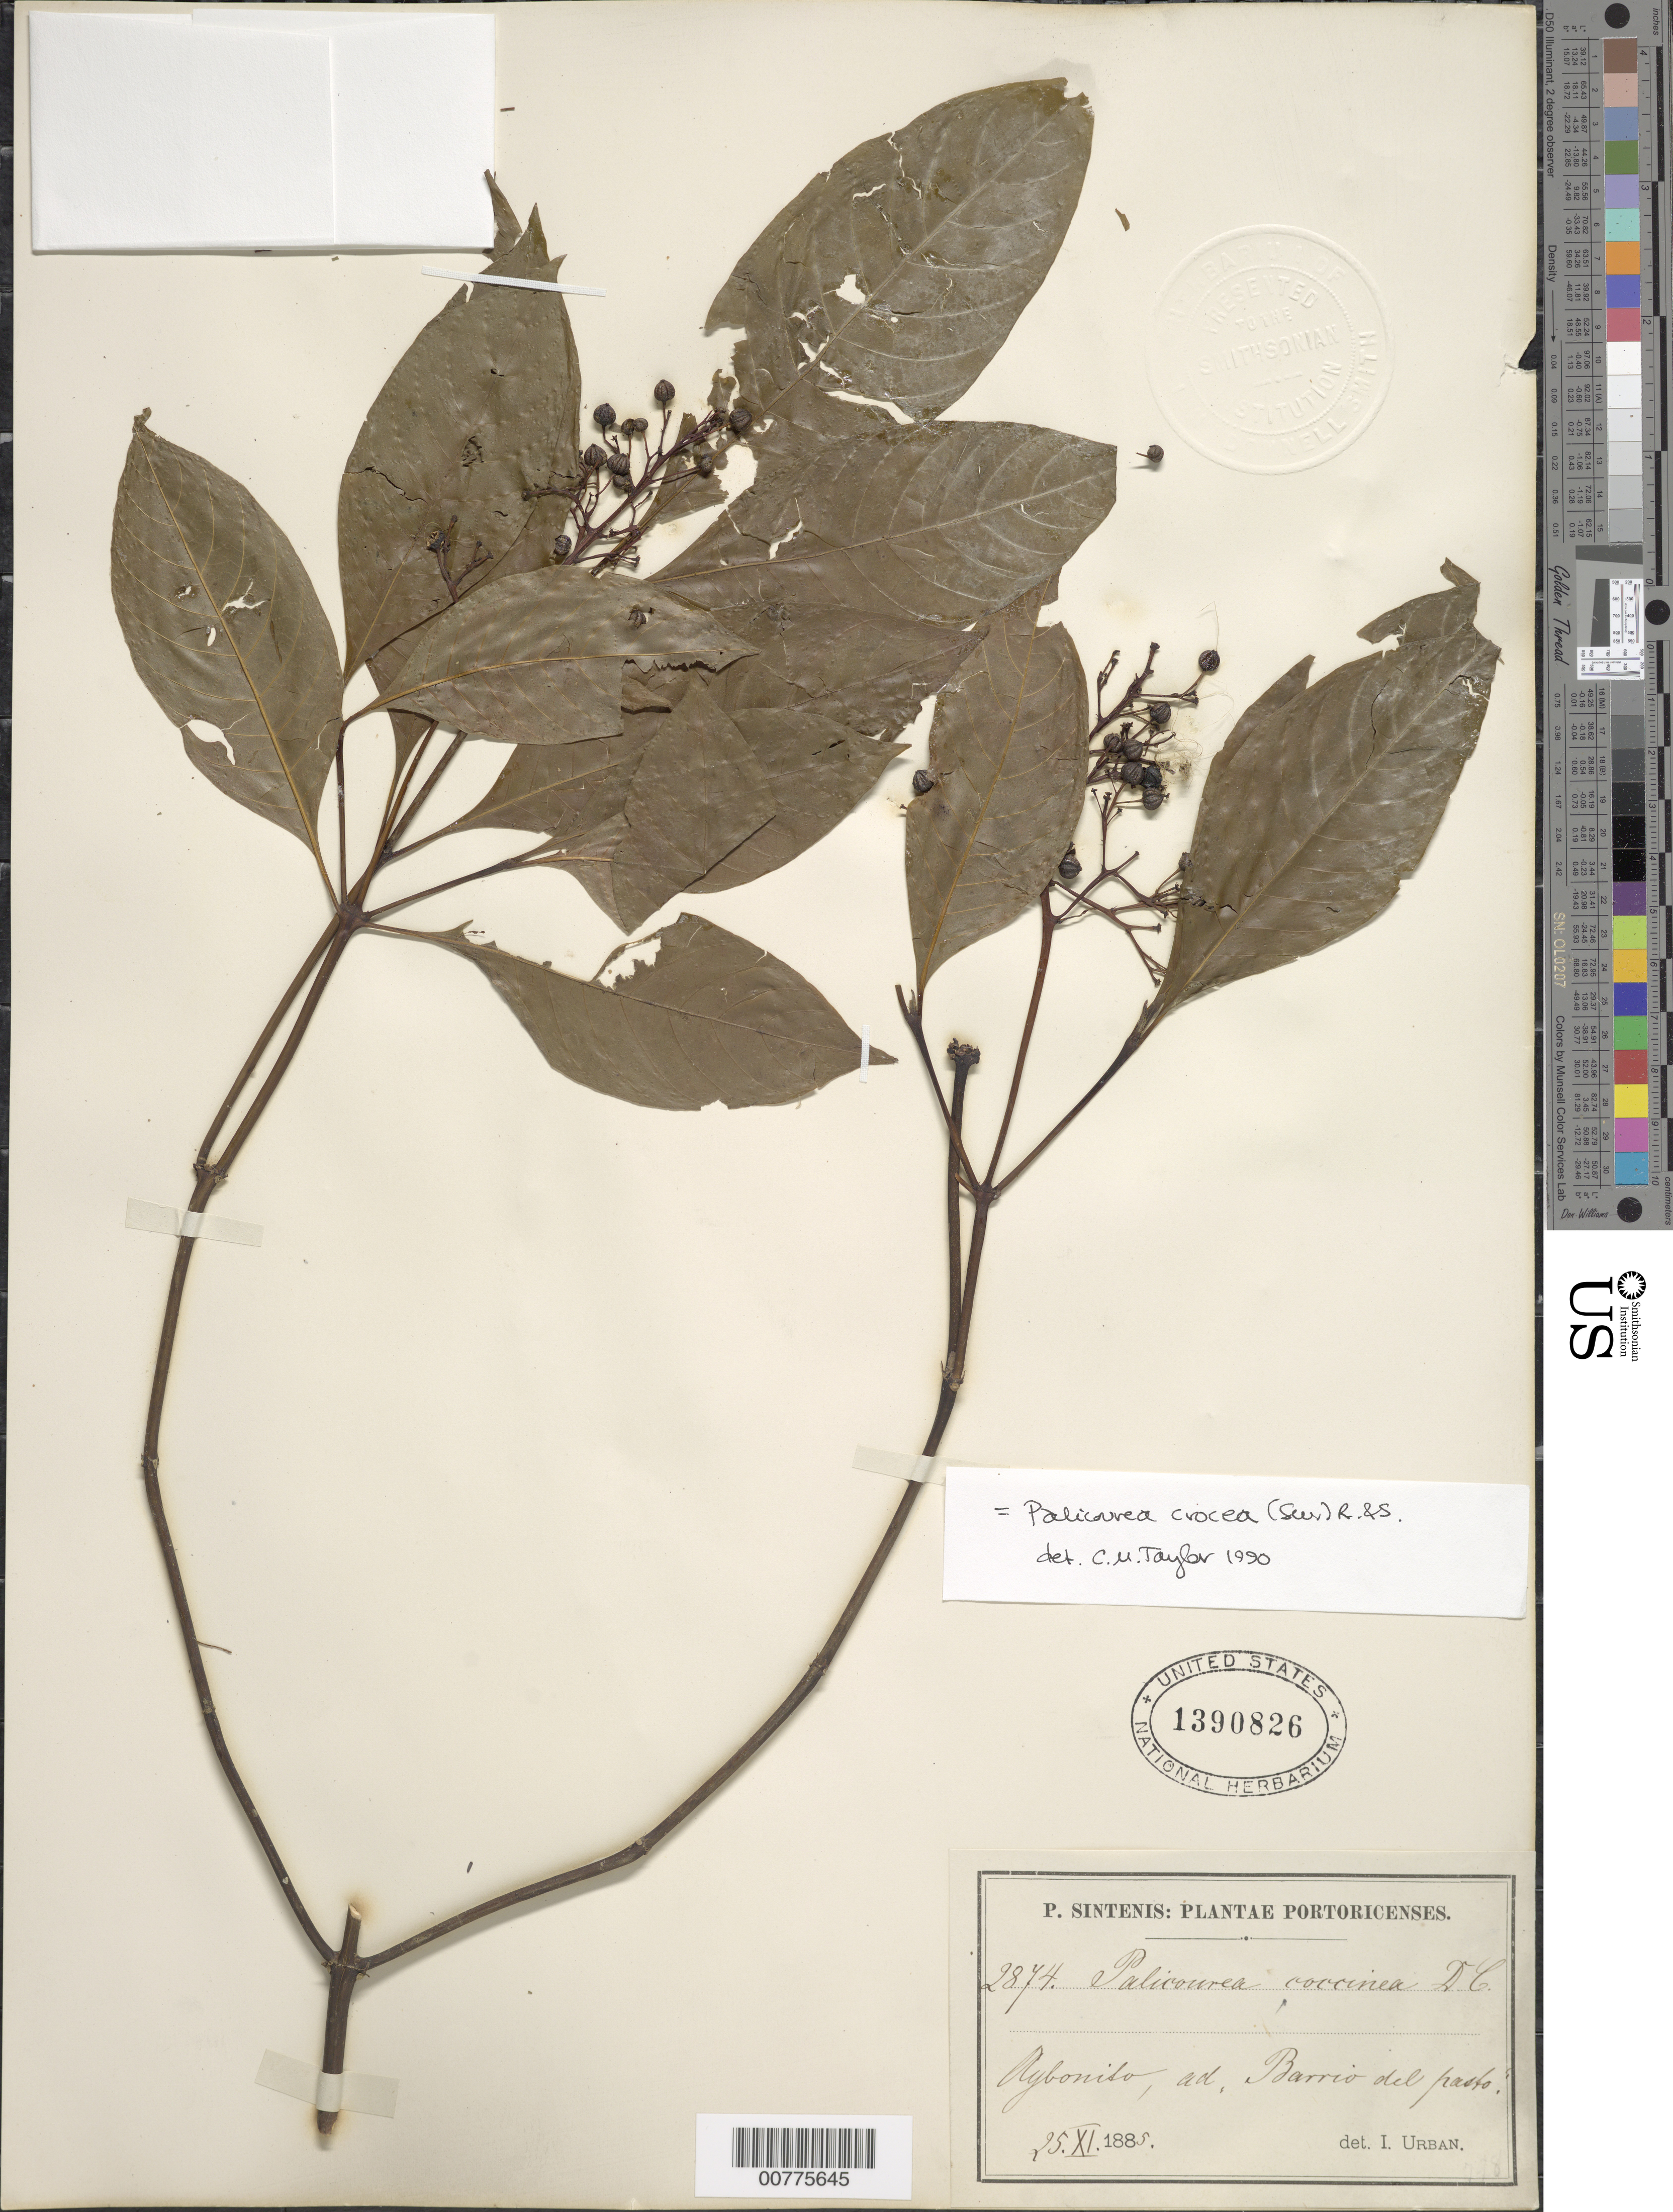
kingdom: Plantae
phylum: Tracheophyta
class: Magnoliopsida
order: Gentianales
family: Rubiaceae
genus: Palicourea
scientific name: Palicourea crocea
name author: (Sw.) Schult.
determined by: Taylor, Charlotte M.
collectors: P. Sintenis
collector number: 2874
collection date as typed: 25 Nov 1885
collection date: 1885-11-25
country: Puerto Rico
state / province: Abonito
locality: Aybonito, ad Barrio del pasto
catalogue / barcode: US 1390826